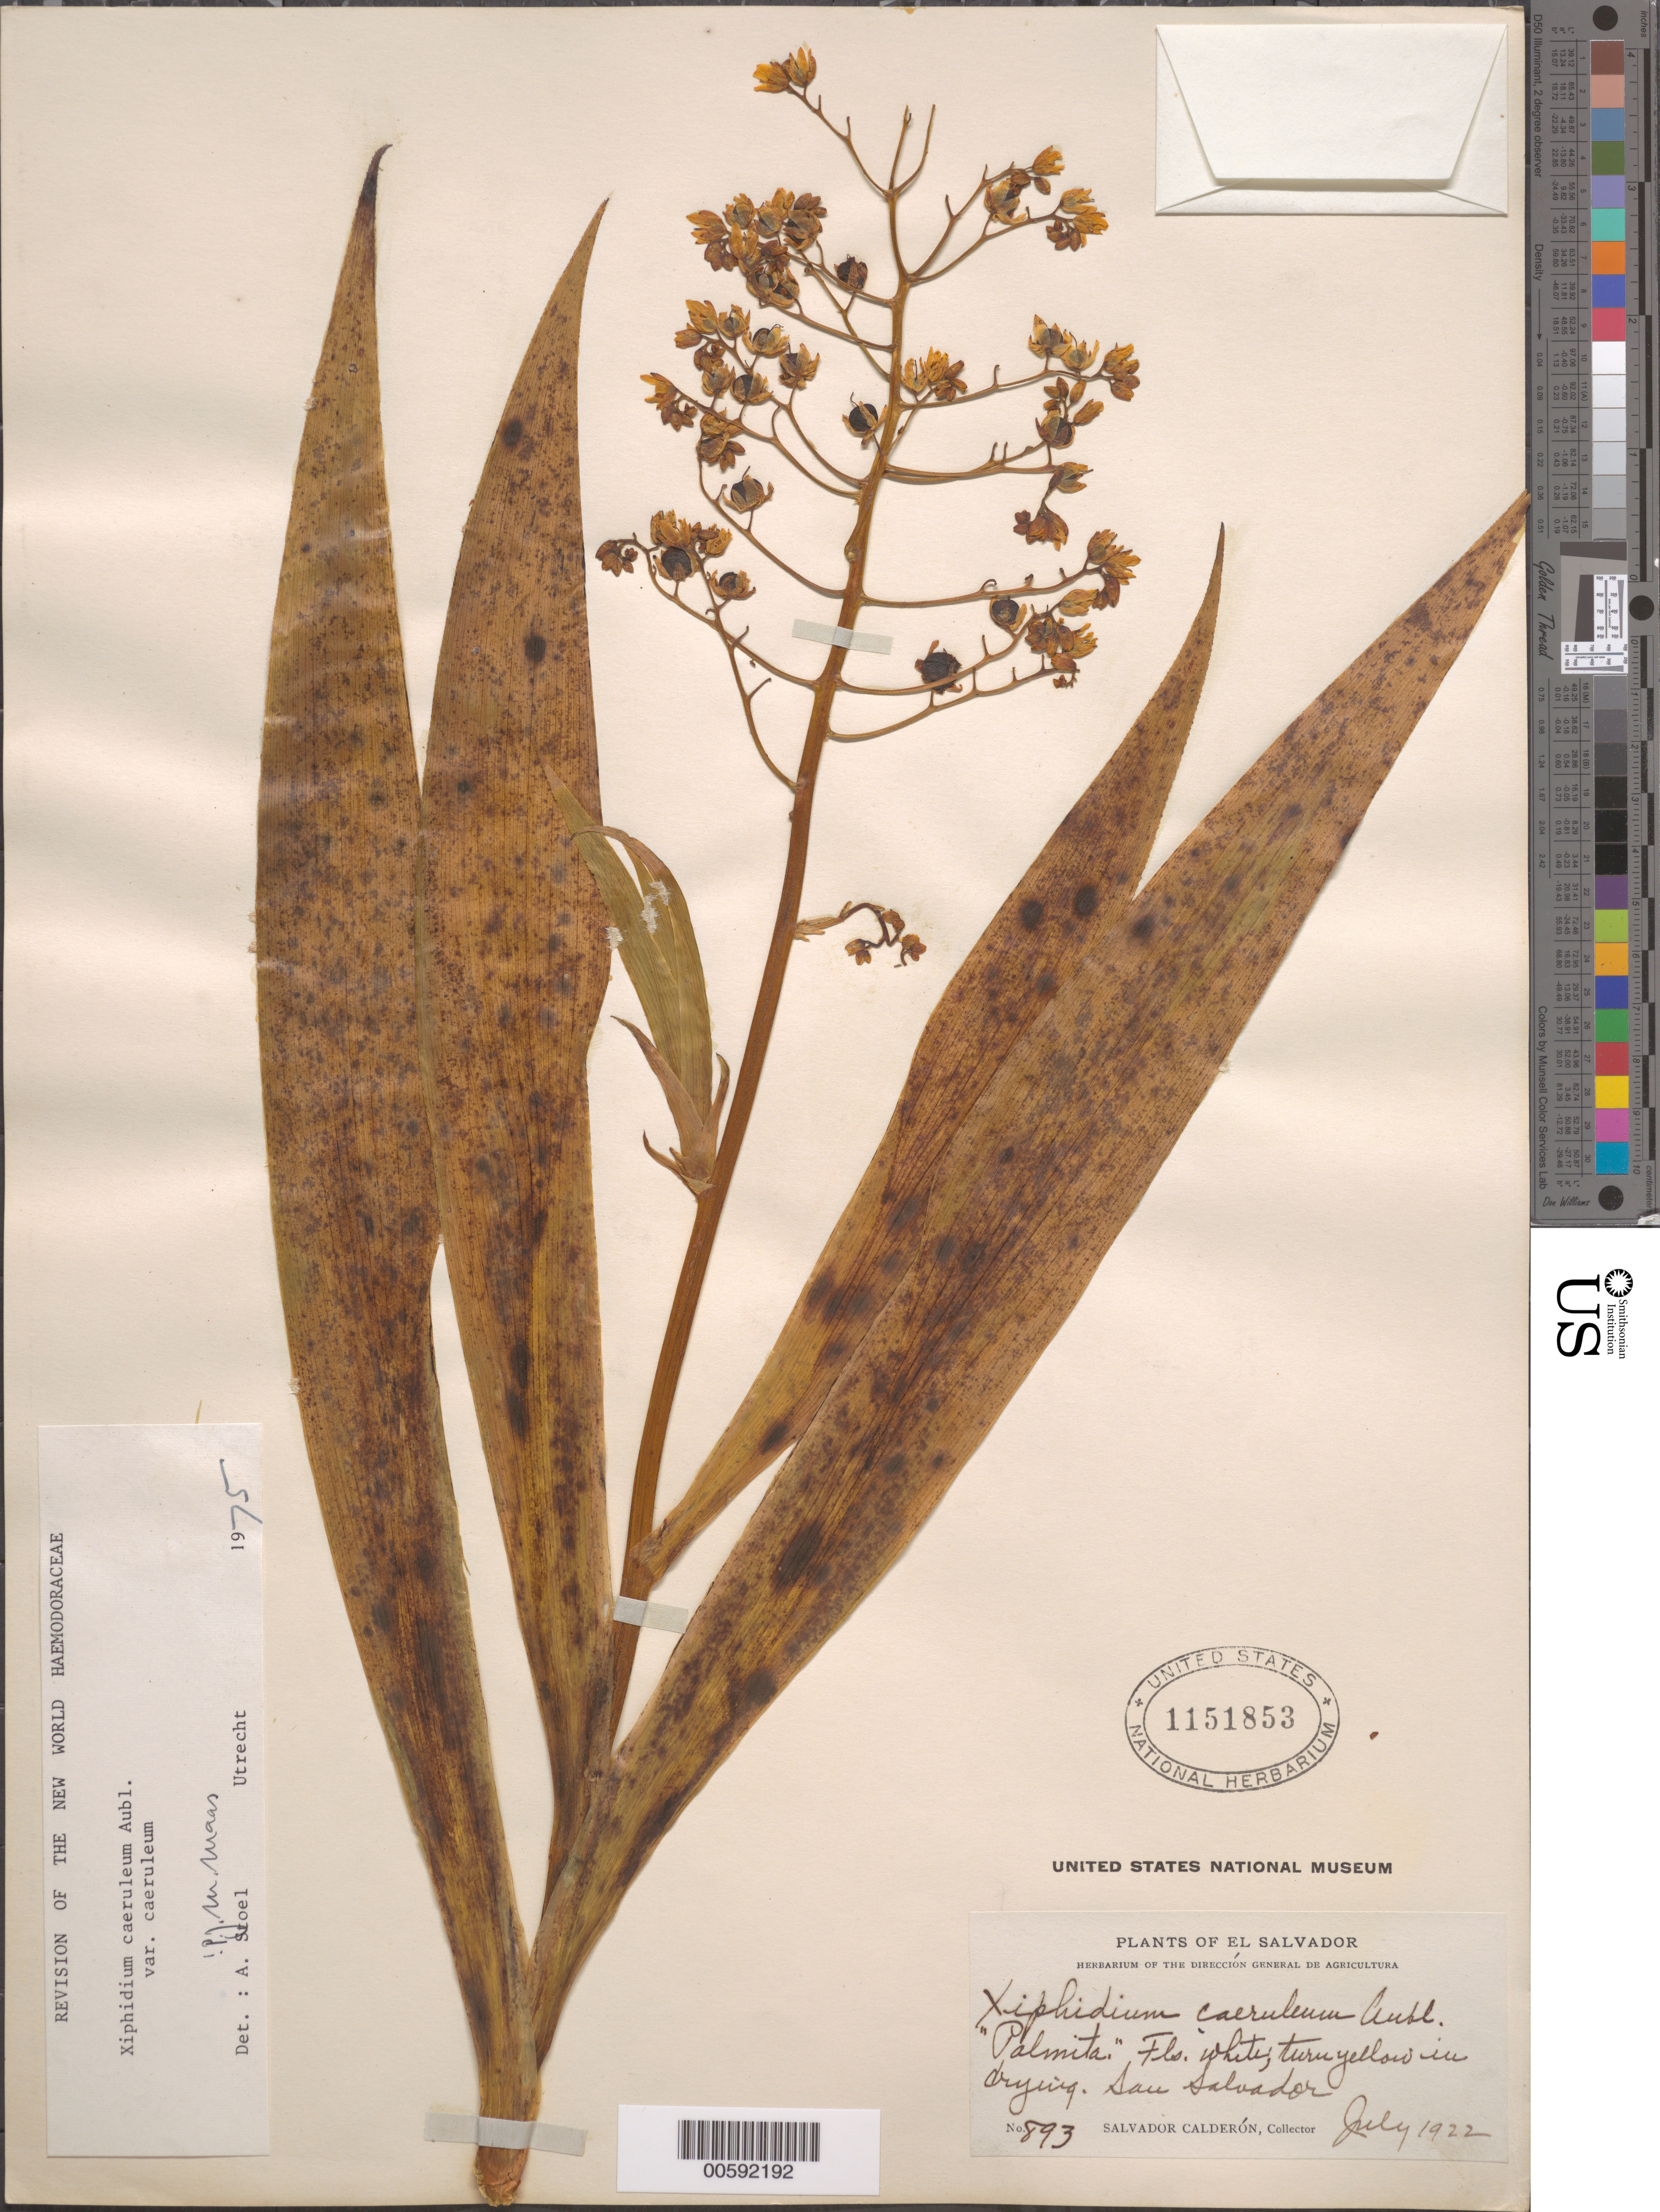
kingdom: Plantae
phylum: Tracheophyta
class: Liliopsida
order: Commelinales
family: Haemodoraceae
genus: Xiphidium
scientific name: Xiphidium caeruleum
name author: Aubl.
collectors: S. Calderón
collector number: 893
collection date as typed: Jul 1922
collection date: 1922-07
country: El Salvador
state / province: San Salvador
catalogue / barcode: US 1151853